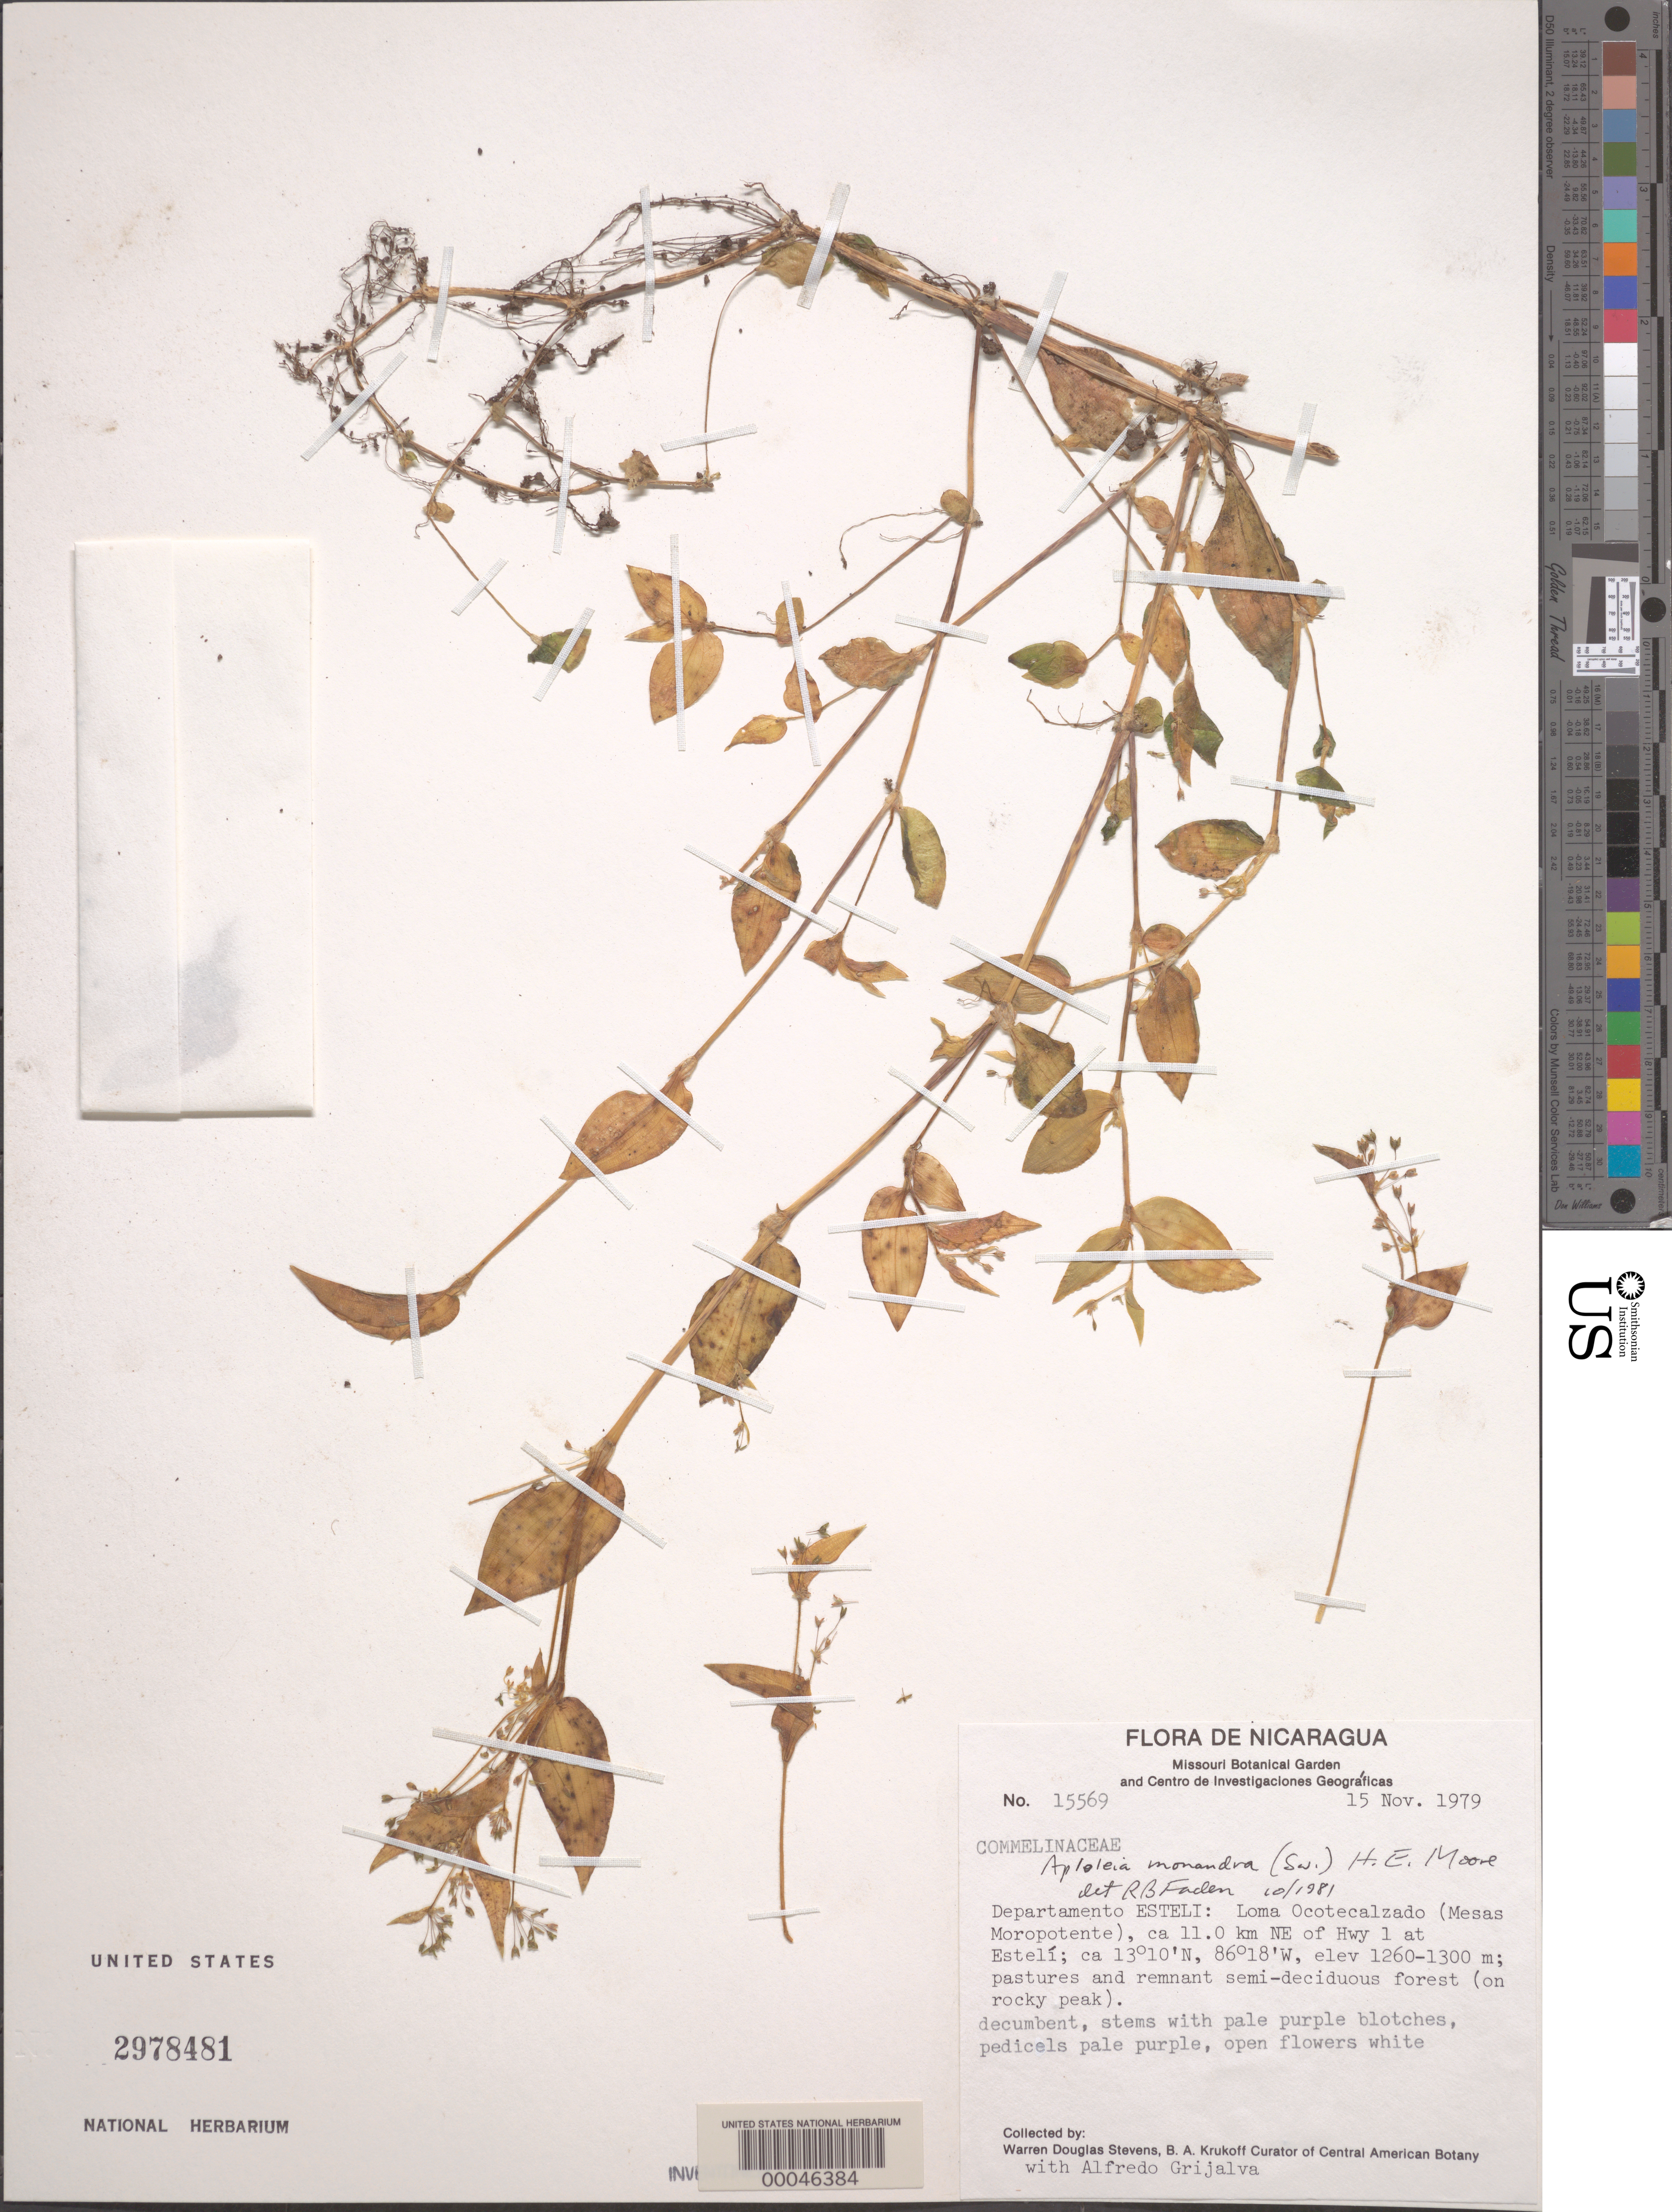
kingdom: Plantae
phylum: Tracheophyta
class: Liliopsida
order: Commelinales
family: Commelinaceae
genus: Callisia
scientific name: Callisia monandra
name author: (Sw.) Schult. & Schult. f.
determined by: Faden, Robert B., (US), Smithsonian Institution - National Museum of Natural History (UNITED STATES)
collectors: W. D. Stevens & A. Grijalva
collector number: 15569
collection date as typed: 15 Nov 1979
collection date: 1979-11-15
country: Nicaragua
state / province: Estelí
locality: Loma ocotecalzado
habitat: Rocky peak, remnant forest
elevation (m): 1260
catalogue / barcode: US 2978481